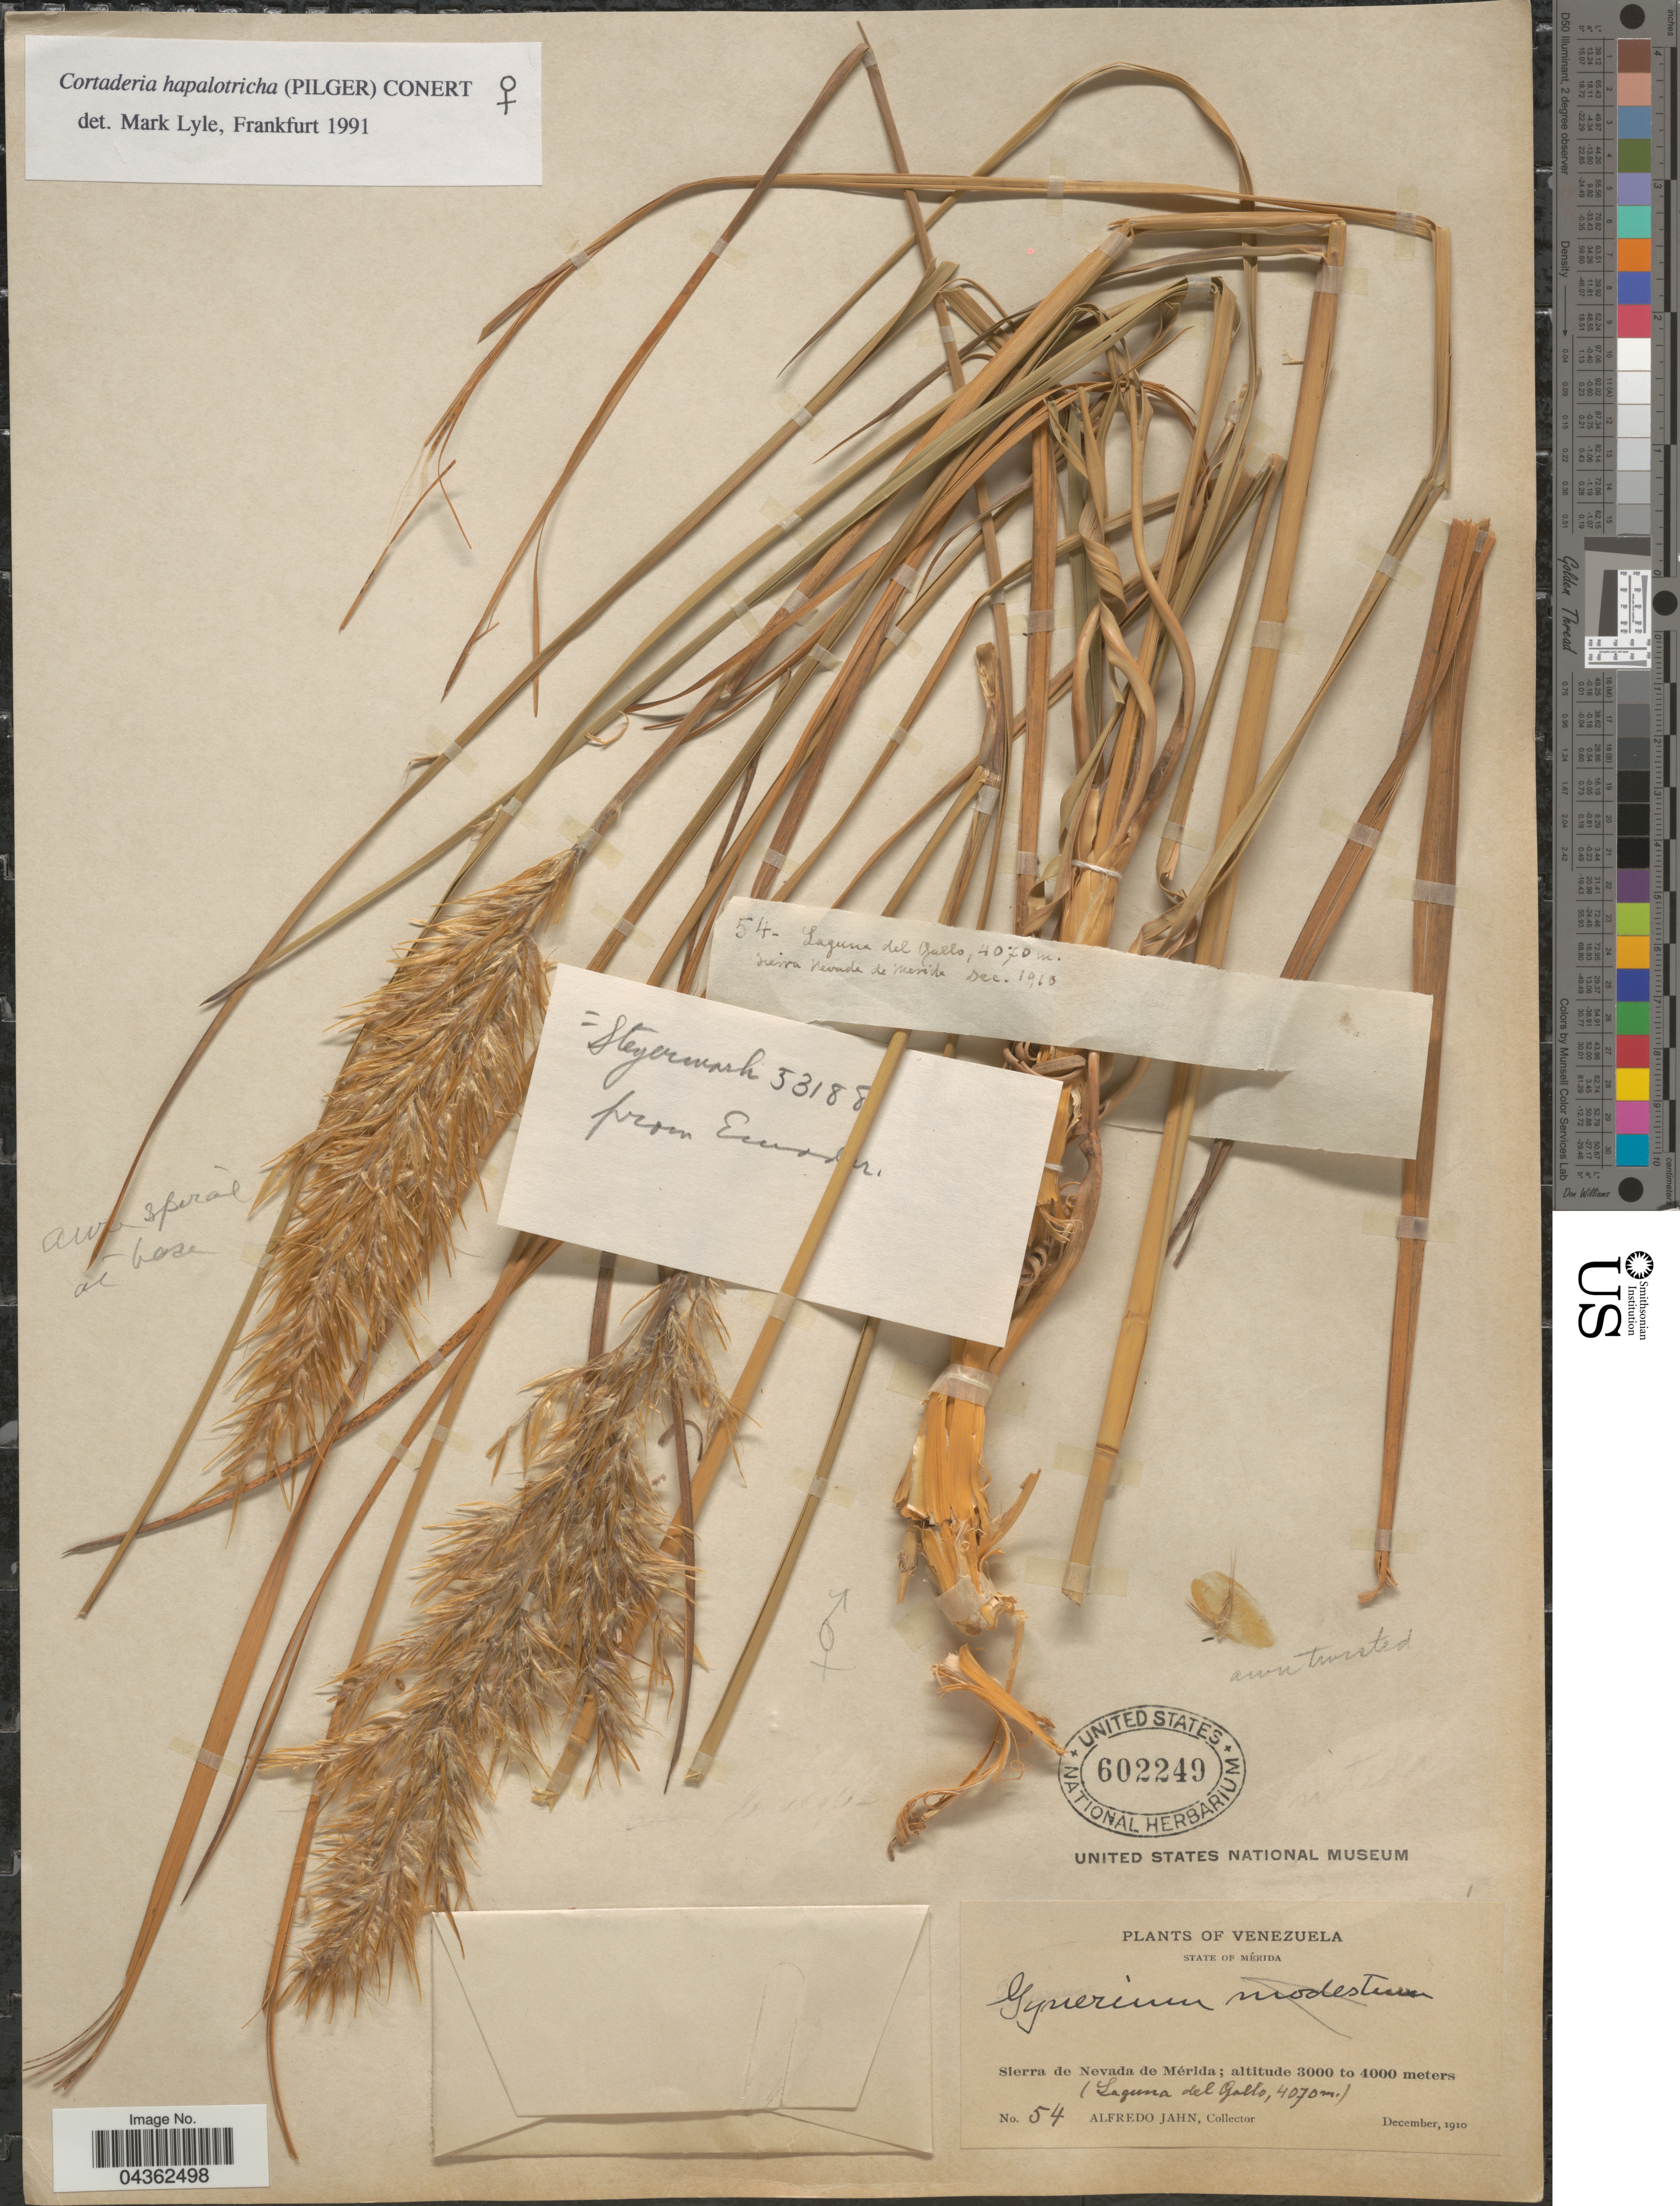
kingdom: Plantae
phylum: Tracheophyta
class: Liliopsida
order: Poales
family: Poaceae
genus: Cortaderia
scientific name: Cortaderia hapalotricha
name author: (Pilg.) Conert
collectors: A. Jahn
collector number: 54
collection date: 1910-12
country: Venezuela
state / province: Merida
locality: Sierra de Nevada de Mérida. (Laguna del Gallo).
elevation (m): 4070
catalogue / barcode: US 602249